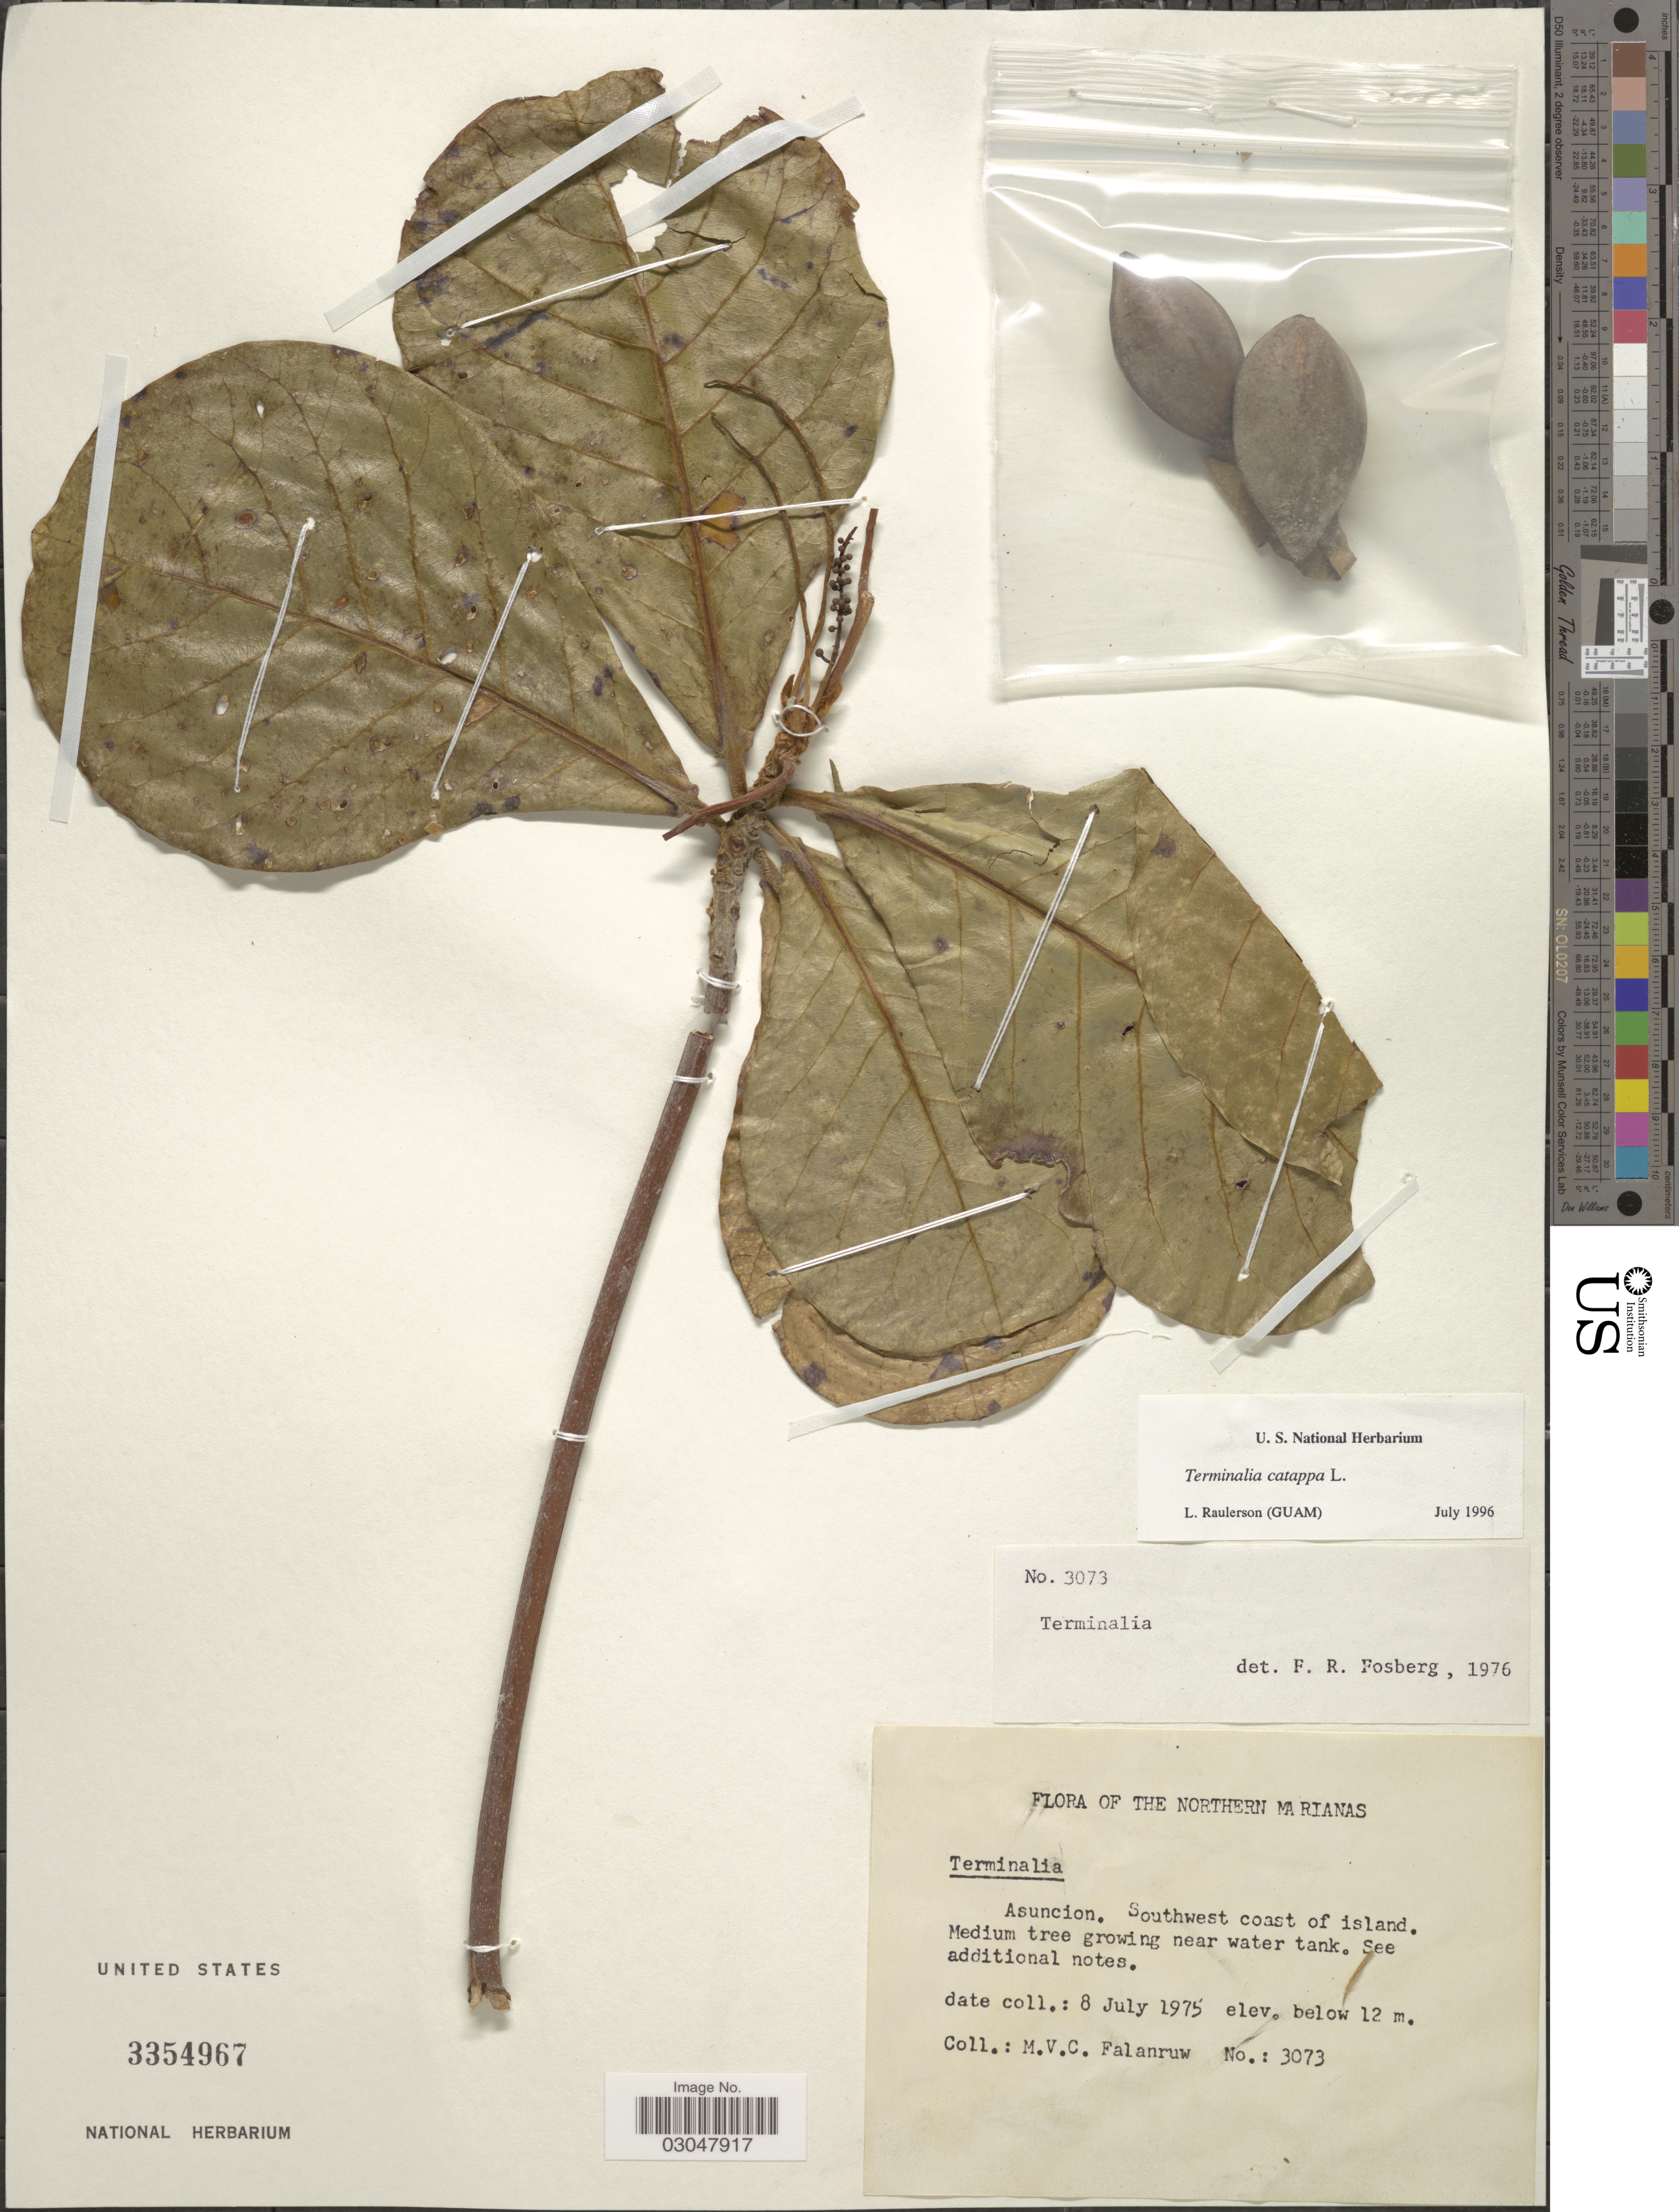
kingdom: Plantae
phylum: Tracheophyta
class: Magnoliopsida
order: Myrtales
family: Combretaceae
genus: Terminalia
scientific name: Terminalia catappa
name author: L.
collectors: M. V. Falanruw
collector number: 3073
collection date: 1975-07-08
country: Northern Mariana Islands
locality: Northern Marianas. Asuncion. Southwest coast of island.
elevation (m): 12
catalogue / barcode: US 3354967